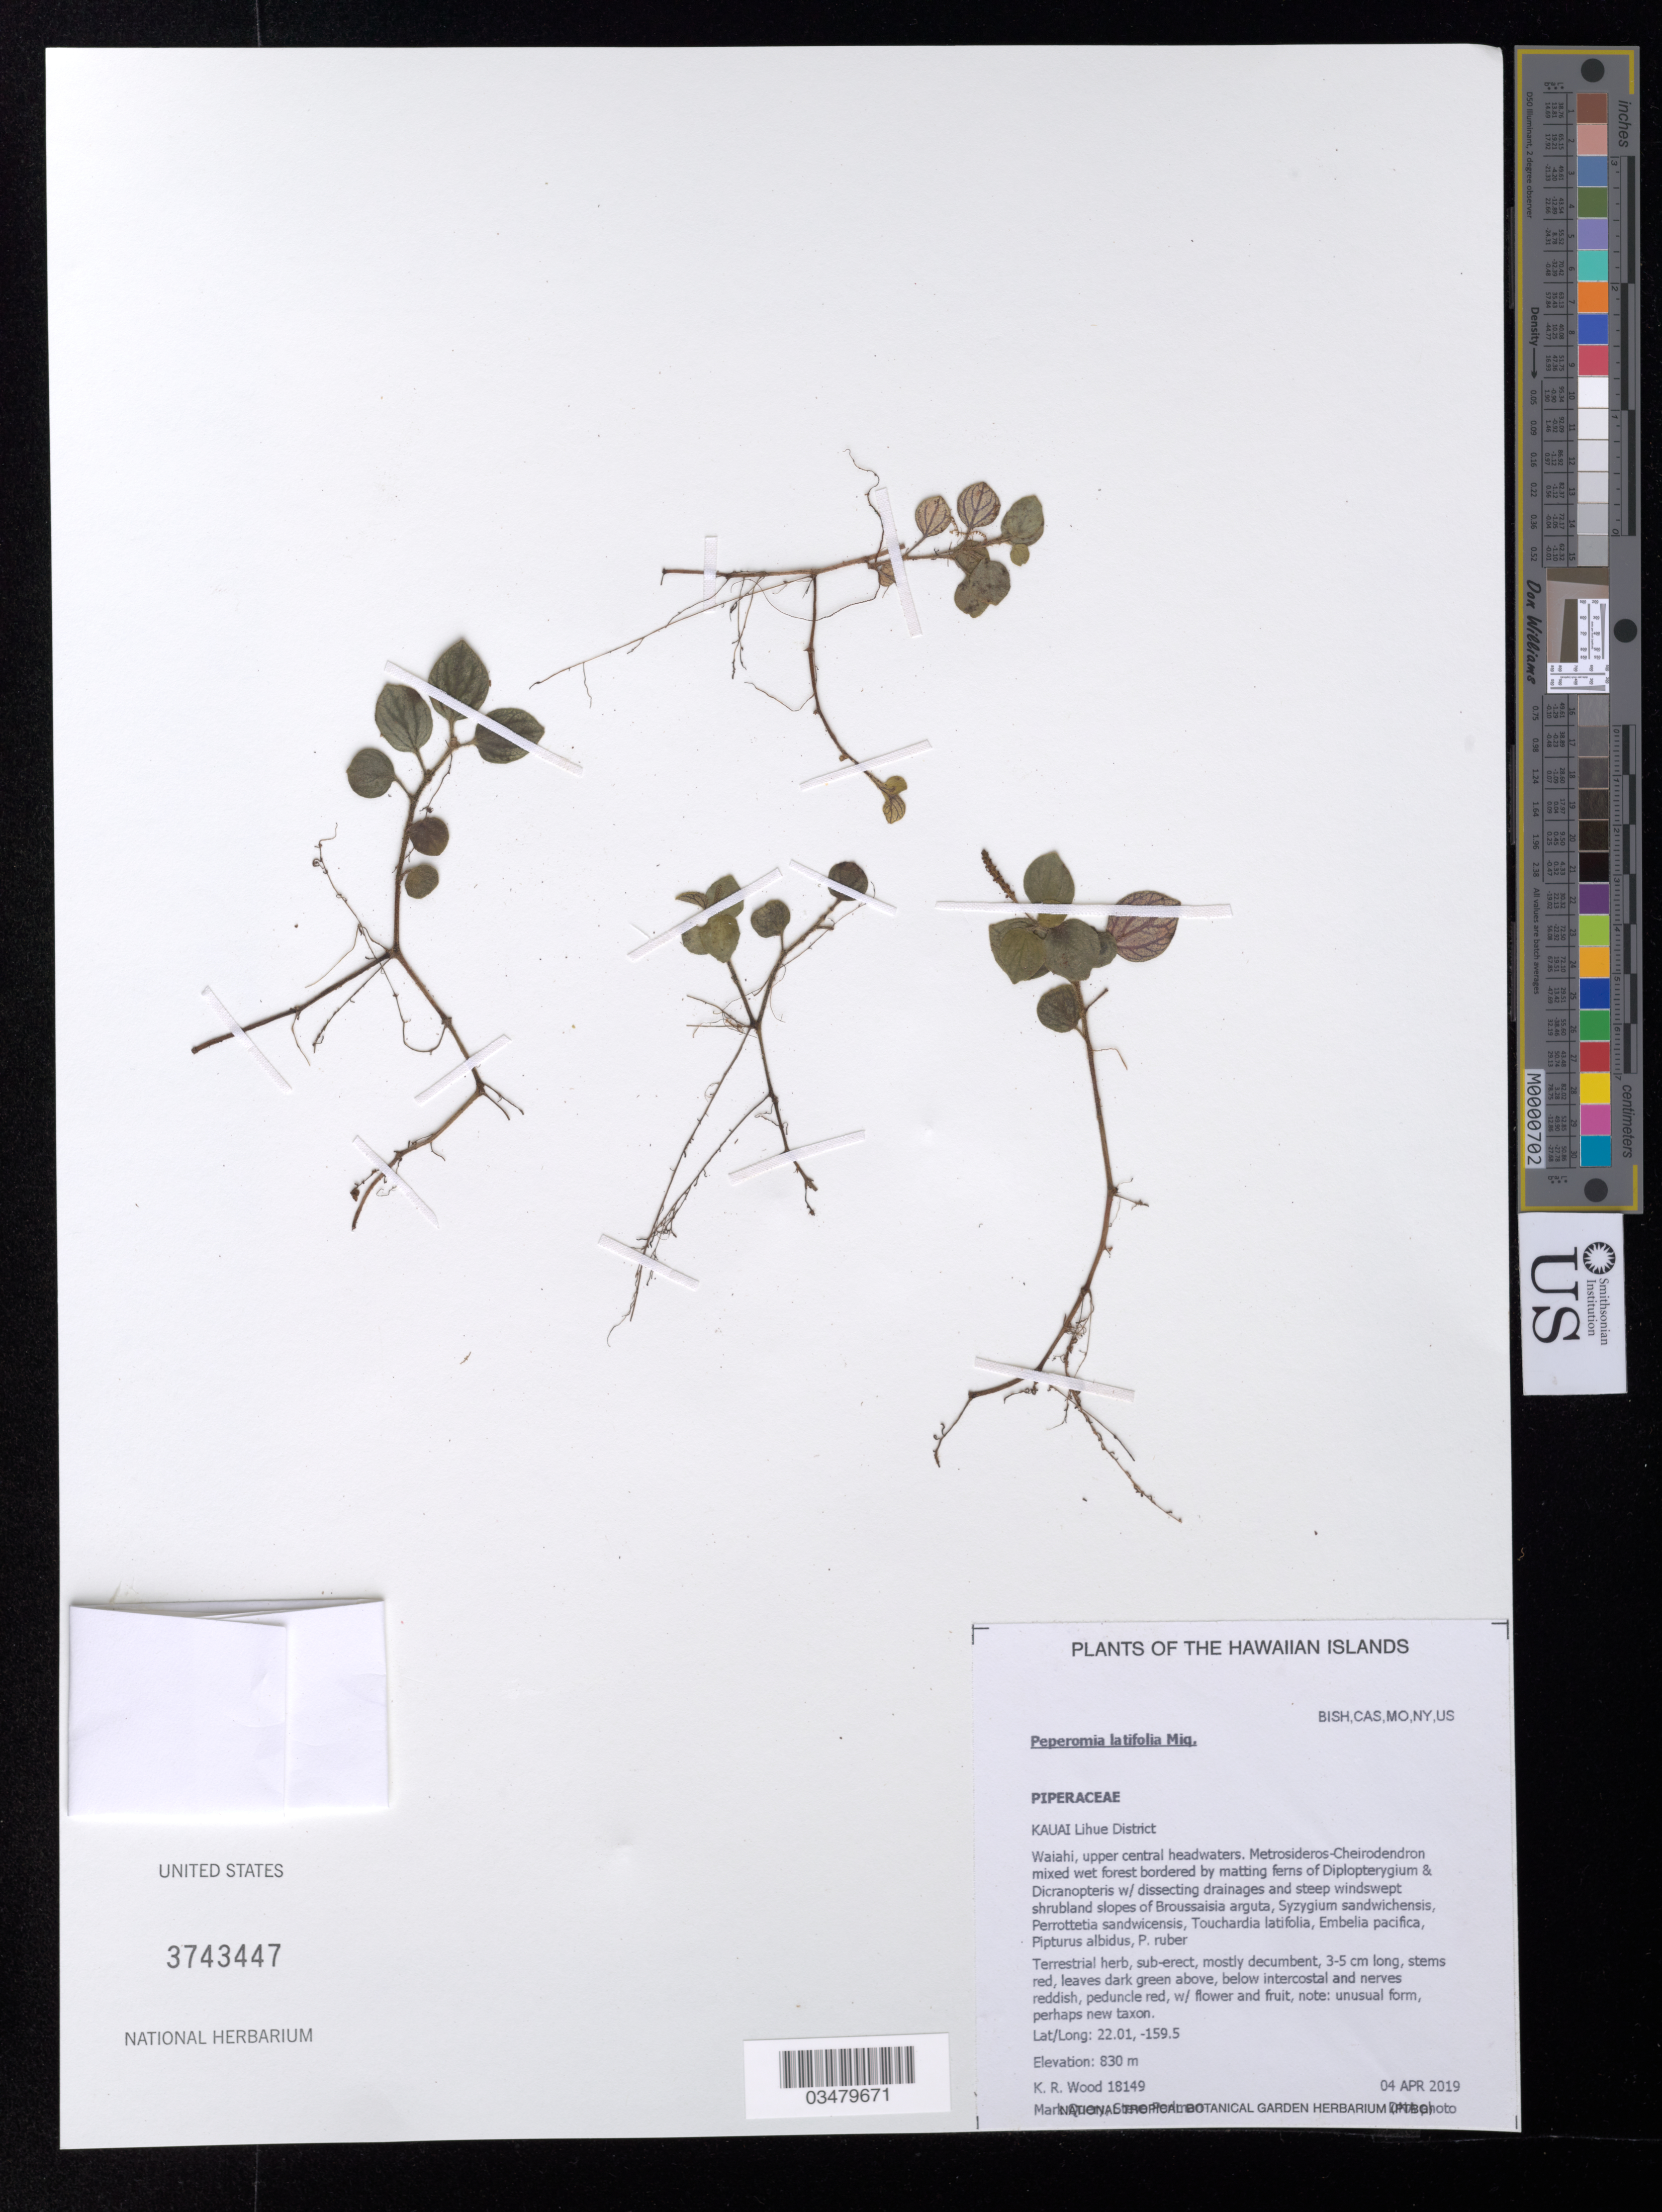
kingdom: Plantae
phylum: Tracheophyta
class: Magnoliopsida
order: Piperales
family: Piperaceae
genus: Peperomia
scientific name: Peperomia kauaiana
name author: K.R. Wood & W.L. Wagner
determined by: Wagner, W. L., (BOT), Smithsonian Institution - National Museum of Natural History (UNITED STATES)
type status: Isotype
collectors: K. R. Wood, M. Query & S. P. Perlman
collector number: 18149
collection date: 2019-04-04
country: United States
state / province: Hawaii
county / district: Kauai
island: Kaua'i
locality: Lihue District, Waiahi, upper central headwaters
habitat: Mixed wet forest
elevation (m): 830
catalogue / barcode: US 3743447